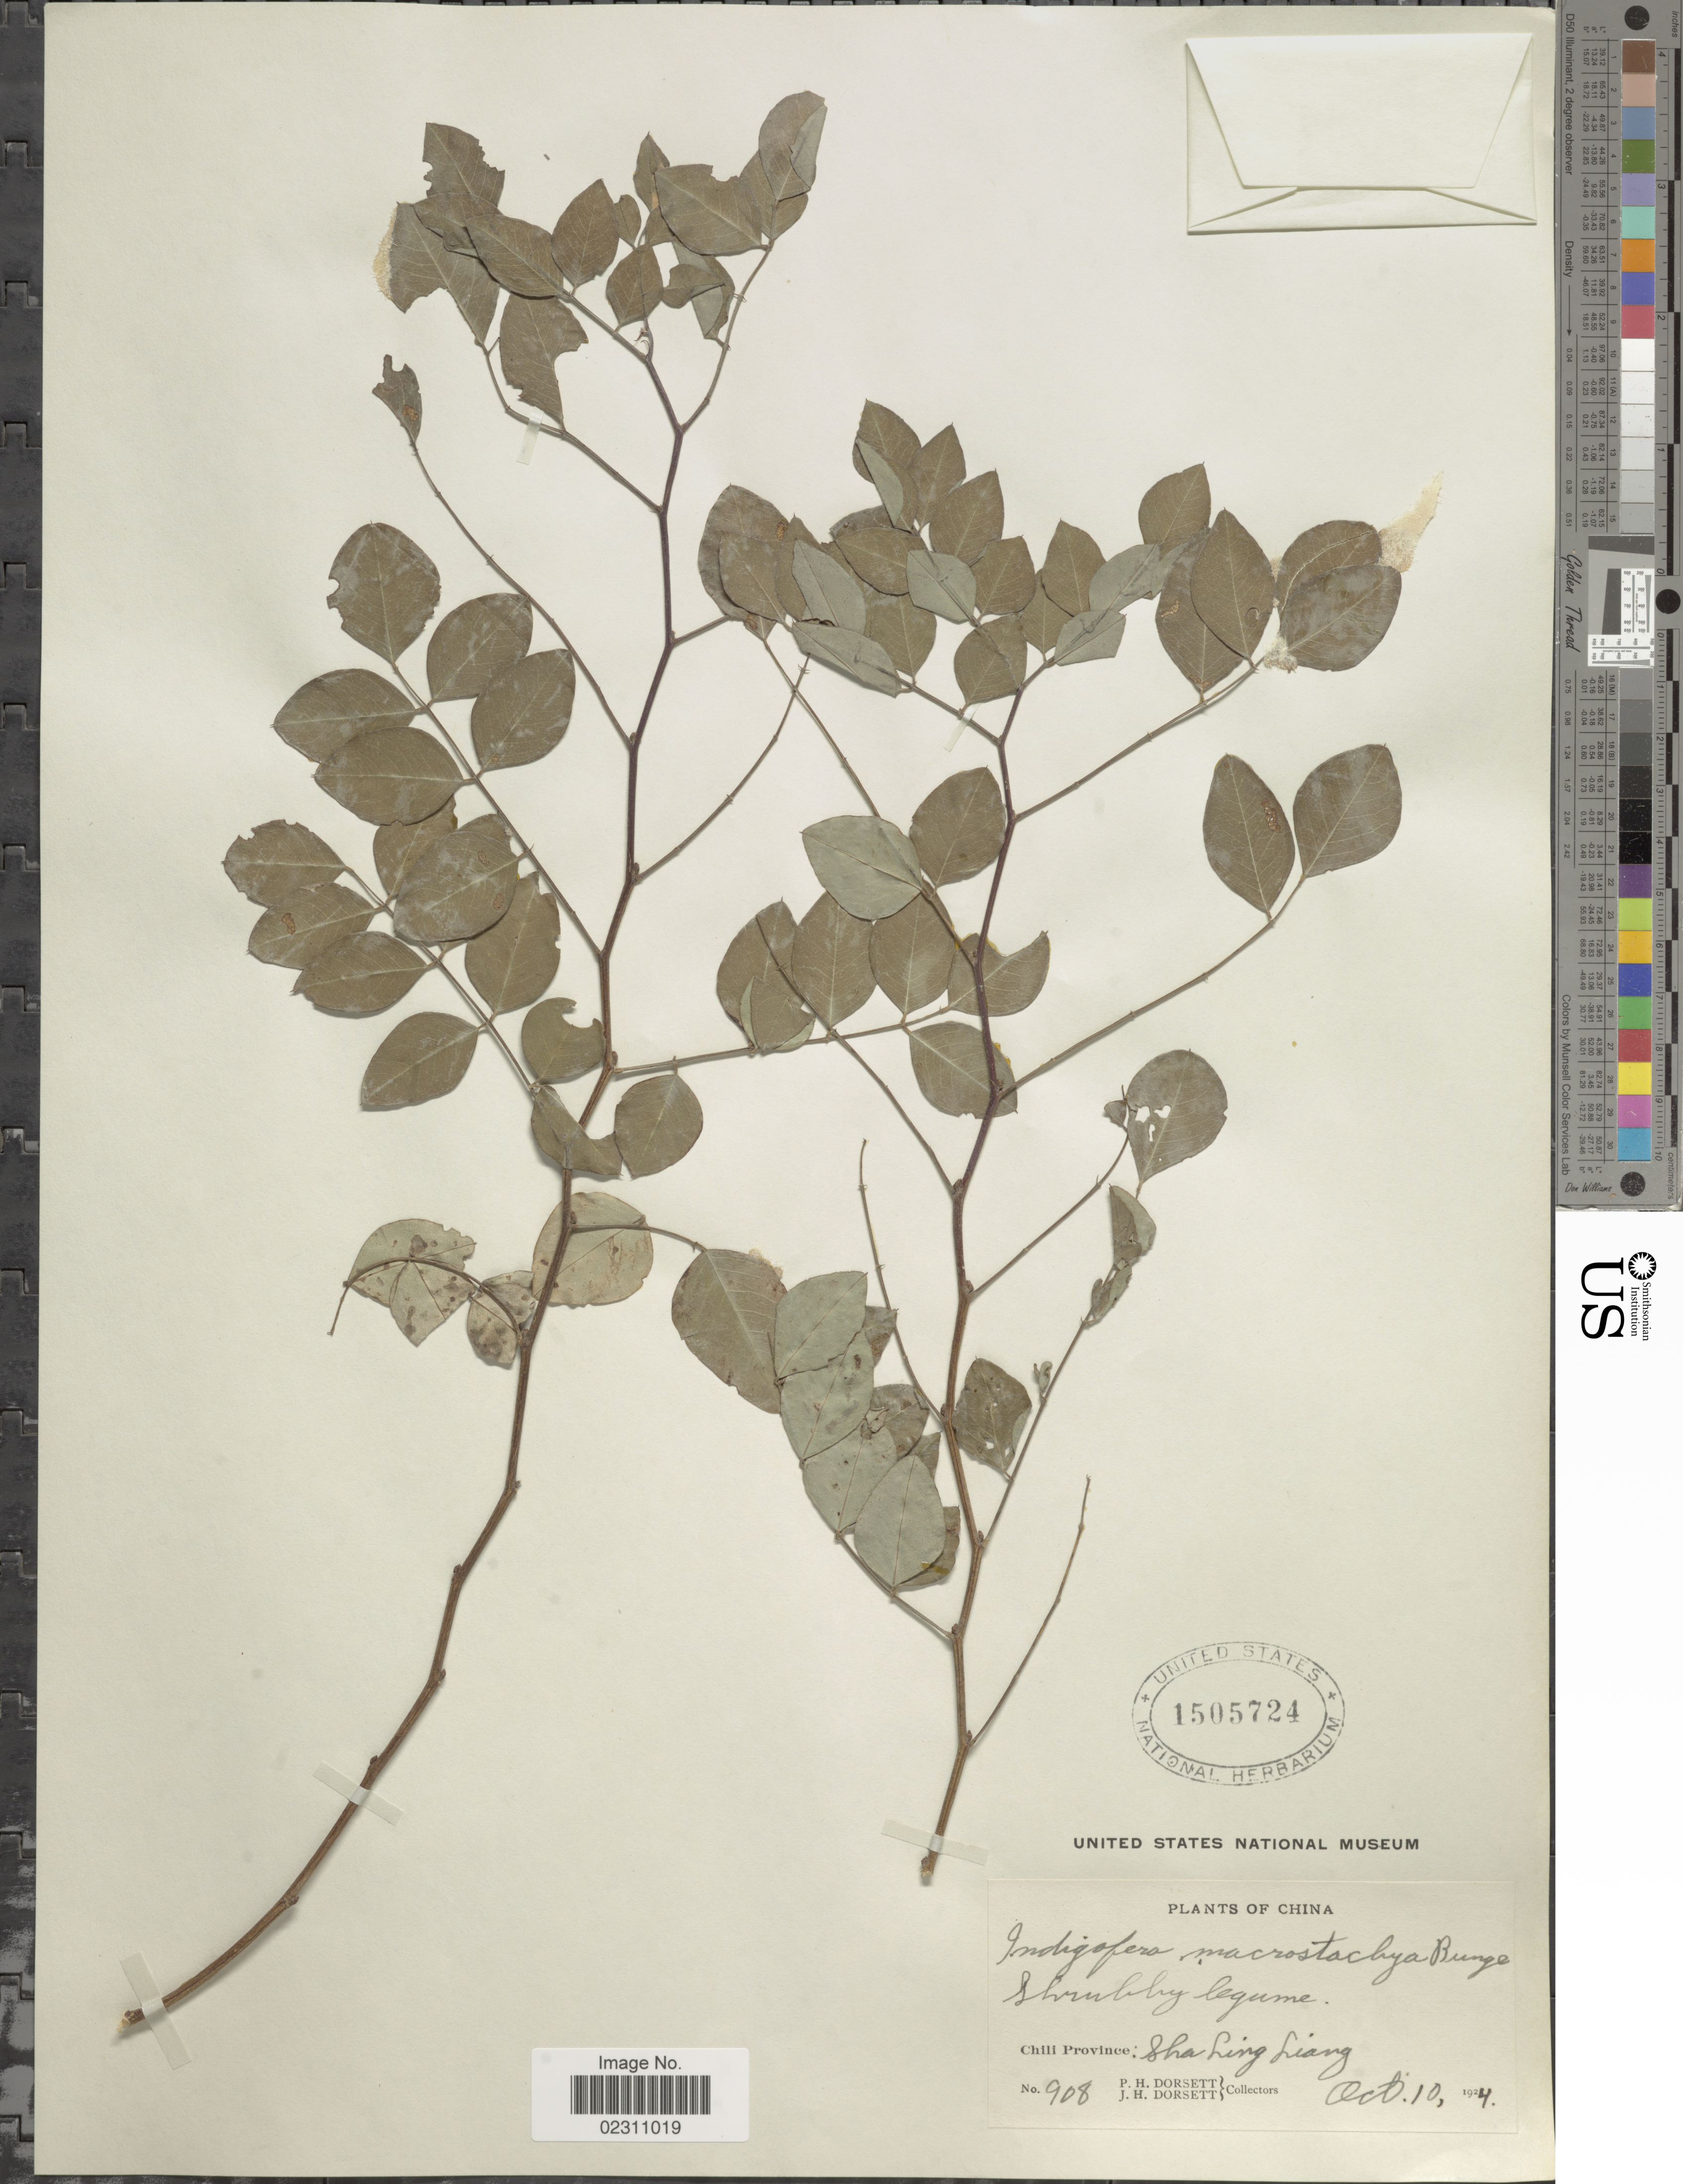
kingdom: Plantae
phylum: Tracheophyta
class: Magnoliopsida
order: Fabales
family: Fabaceae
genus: Indigofera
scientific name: Indigofera macrostachya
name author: Vent.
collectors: P. H. Dorsett & J. Dorsett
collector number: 908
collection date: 1924-10-10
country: China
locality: Chili Province, Sha Ling Liang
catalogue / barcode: US 1505724